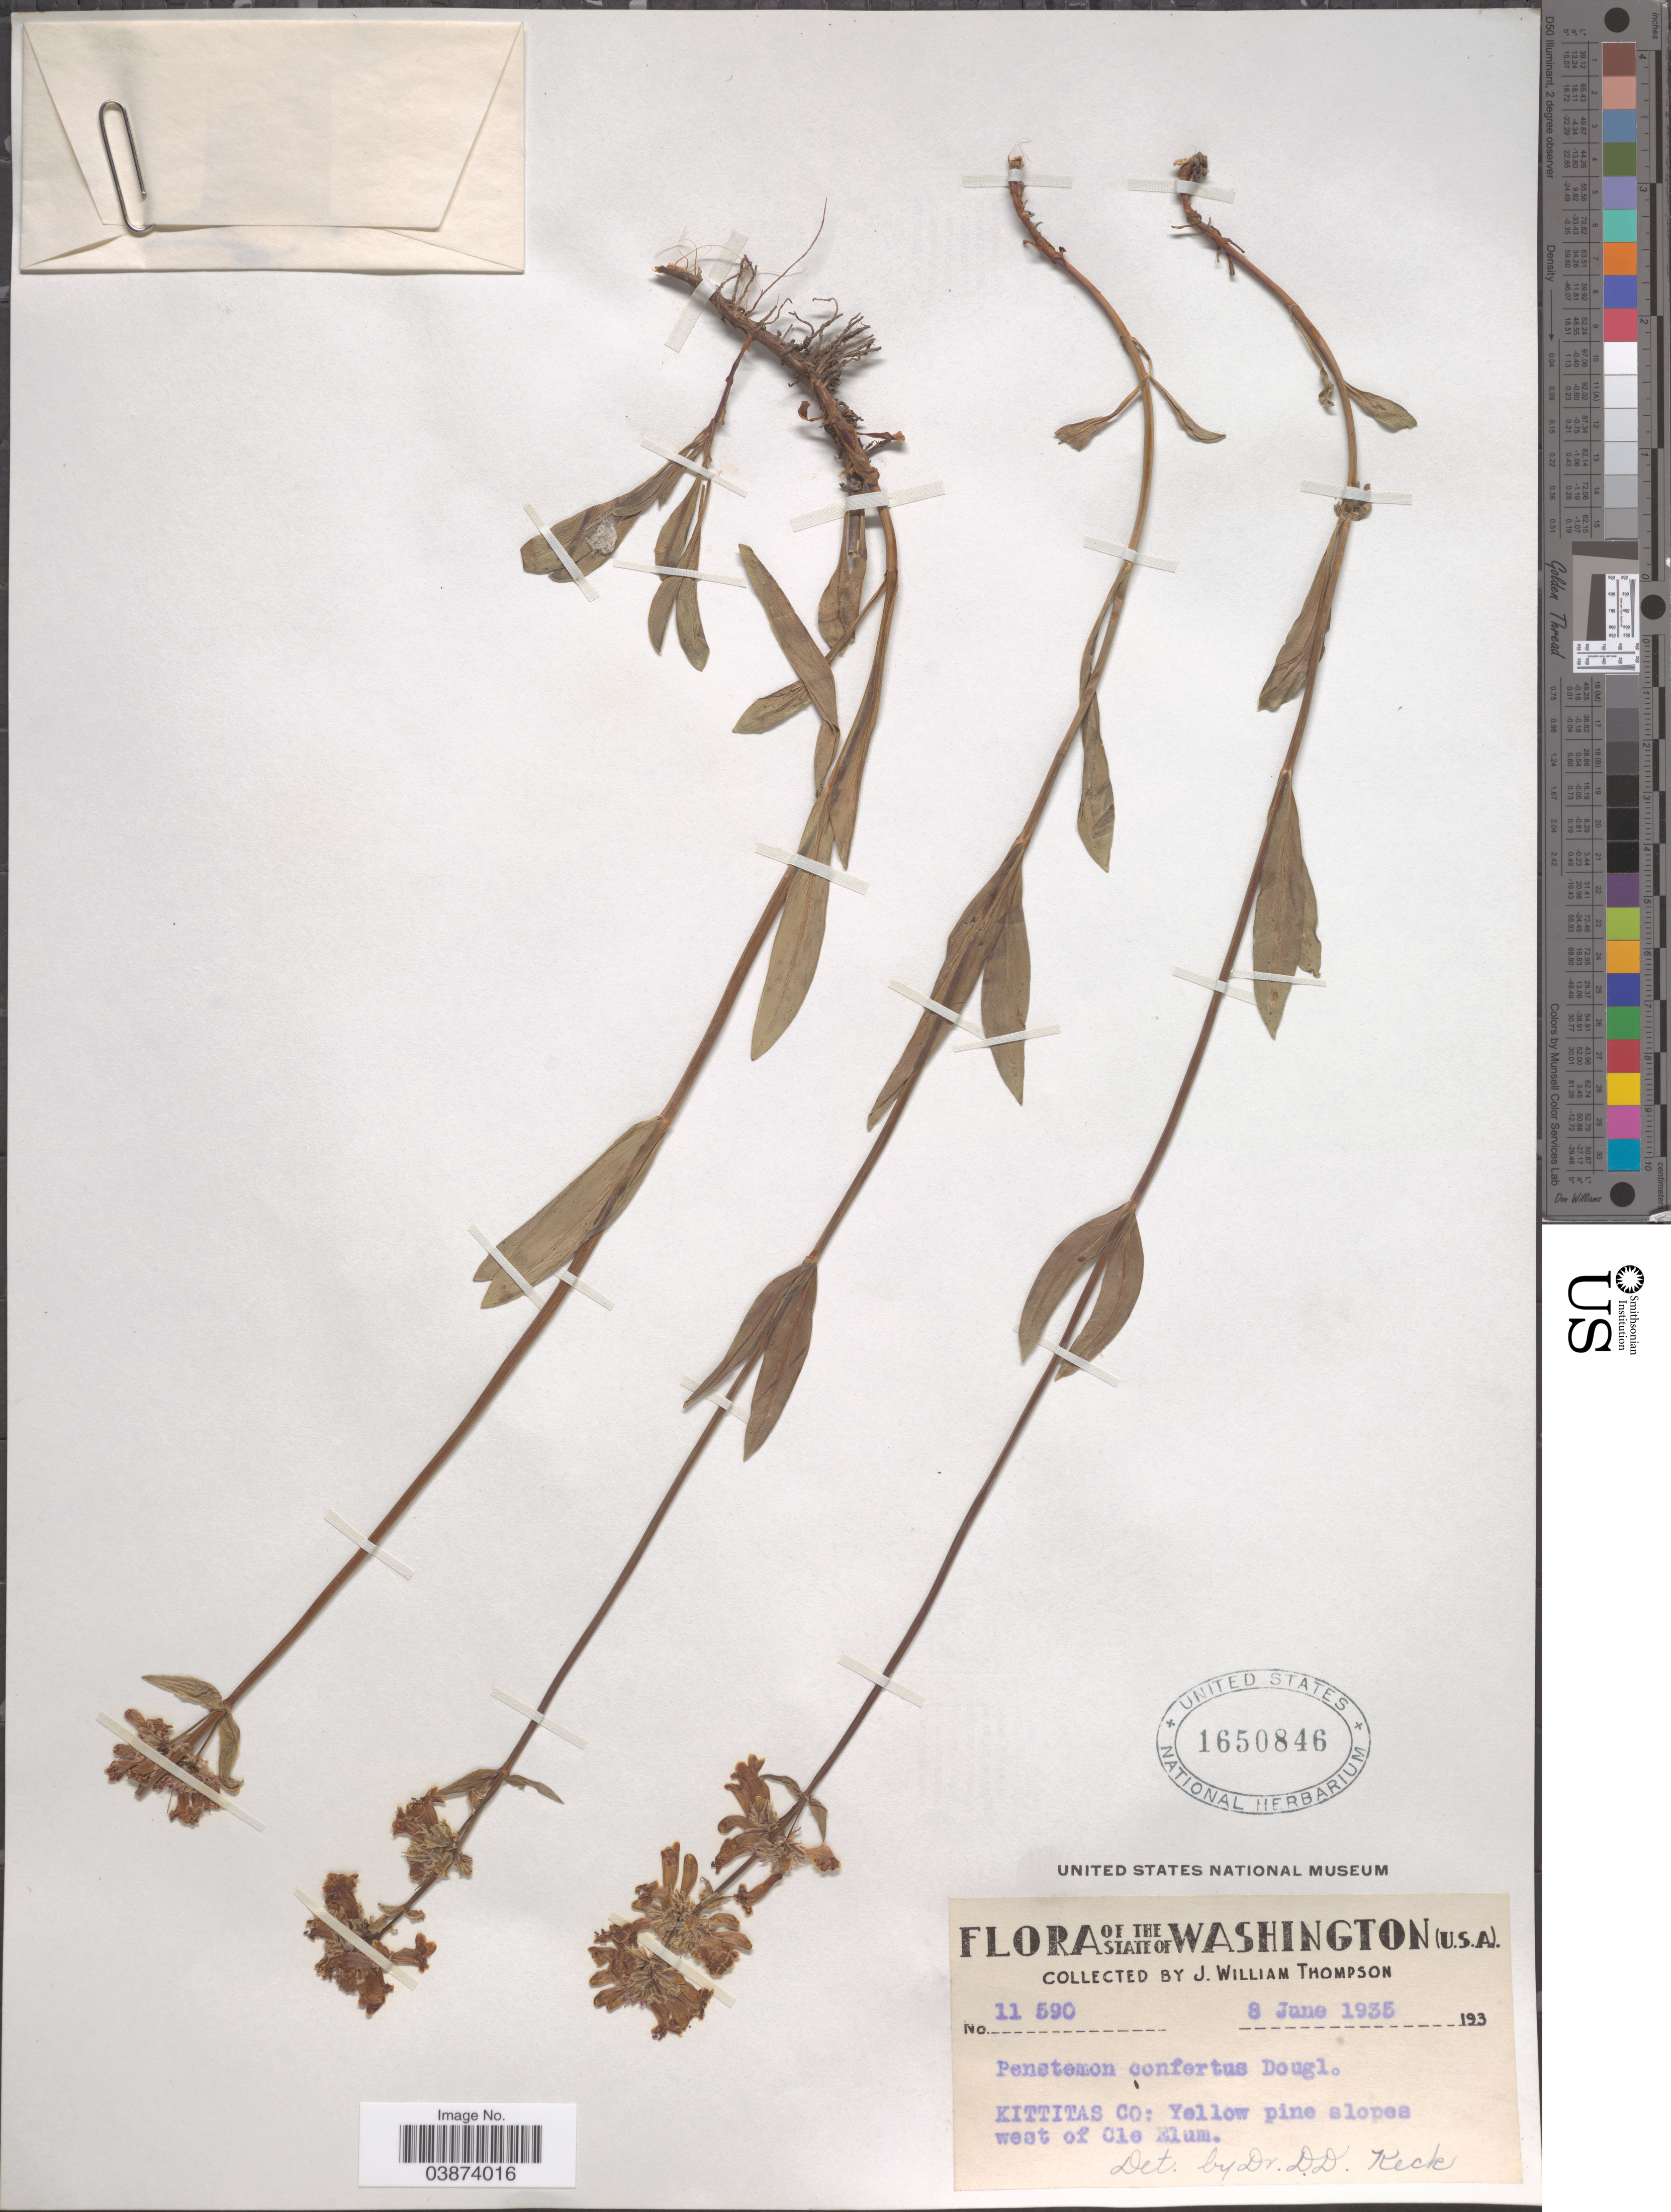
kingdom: Plantae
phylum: Tracheophyta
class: Magnoliopsida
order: Lamiales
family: Plantaginaceae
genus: Penstemon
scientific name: Penstemon confertus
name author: Douglas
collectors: J. W. Thompson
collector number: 11590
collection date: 1935-06-08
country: United States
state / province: Washington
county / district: Kittitas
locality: Kittitas Co: Yellow pine slopes west of Cle Elum.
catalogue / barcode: US 1650846